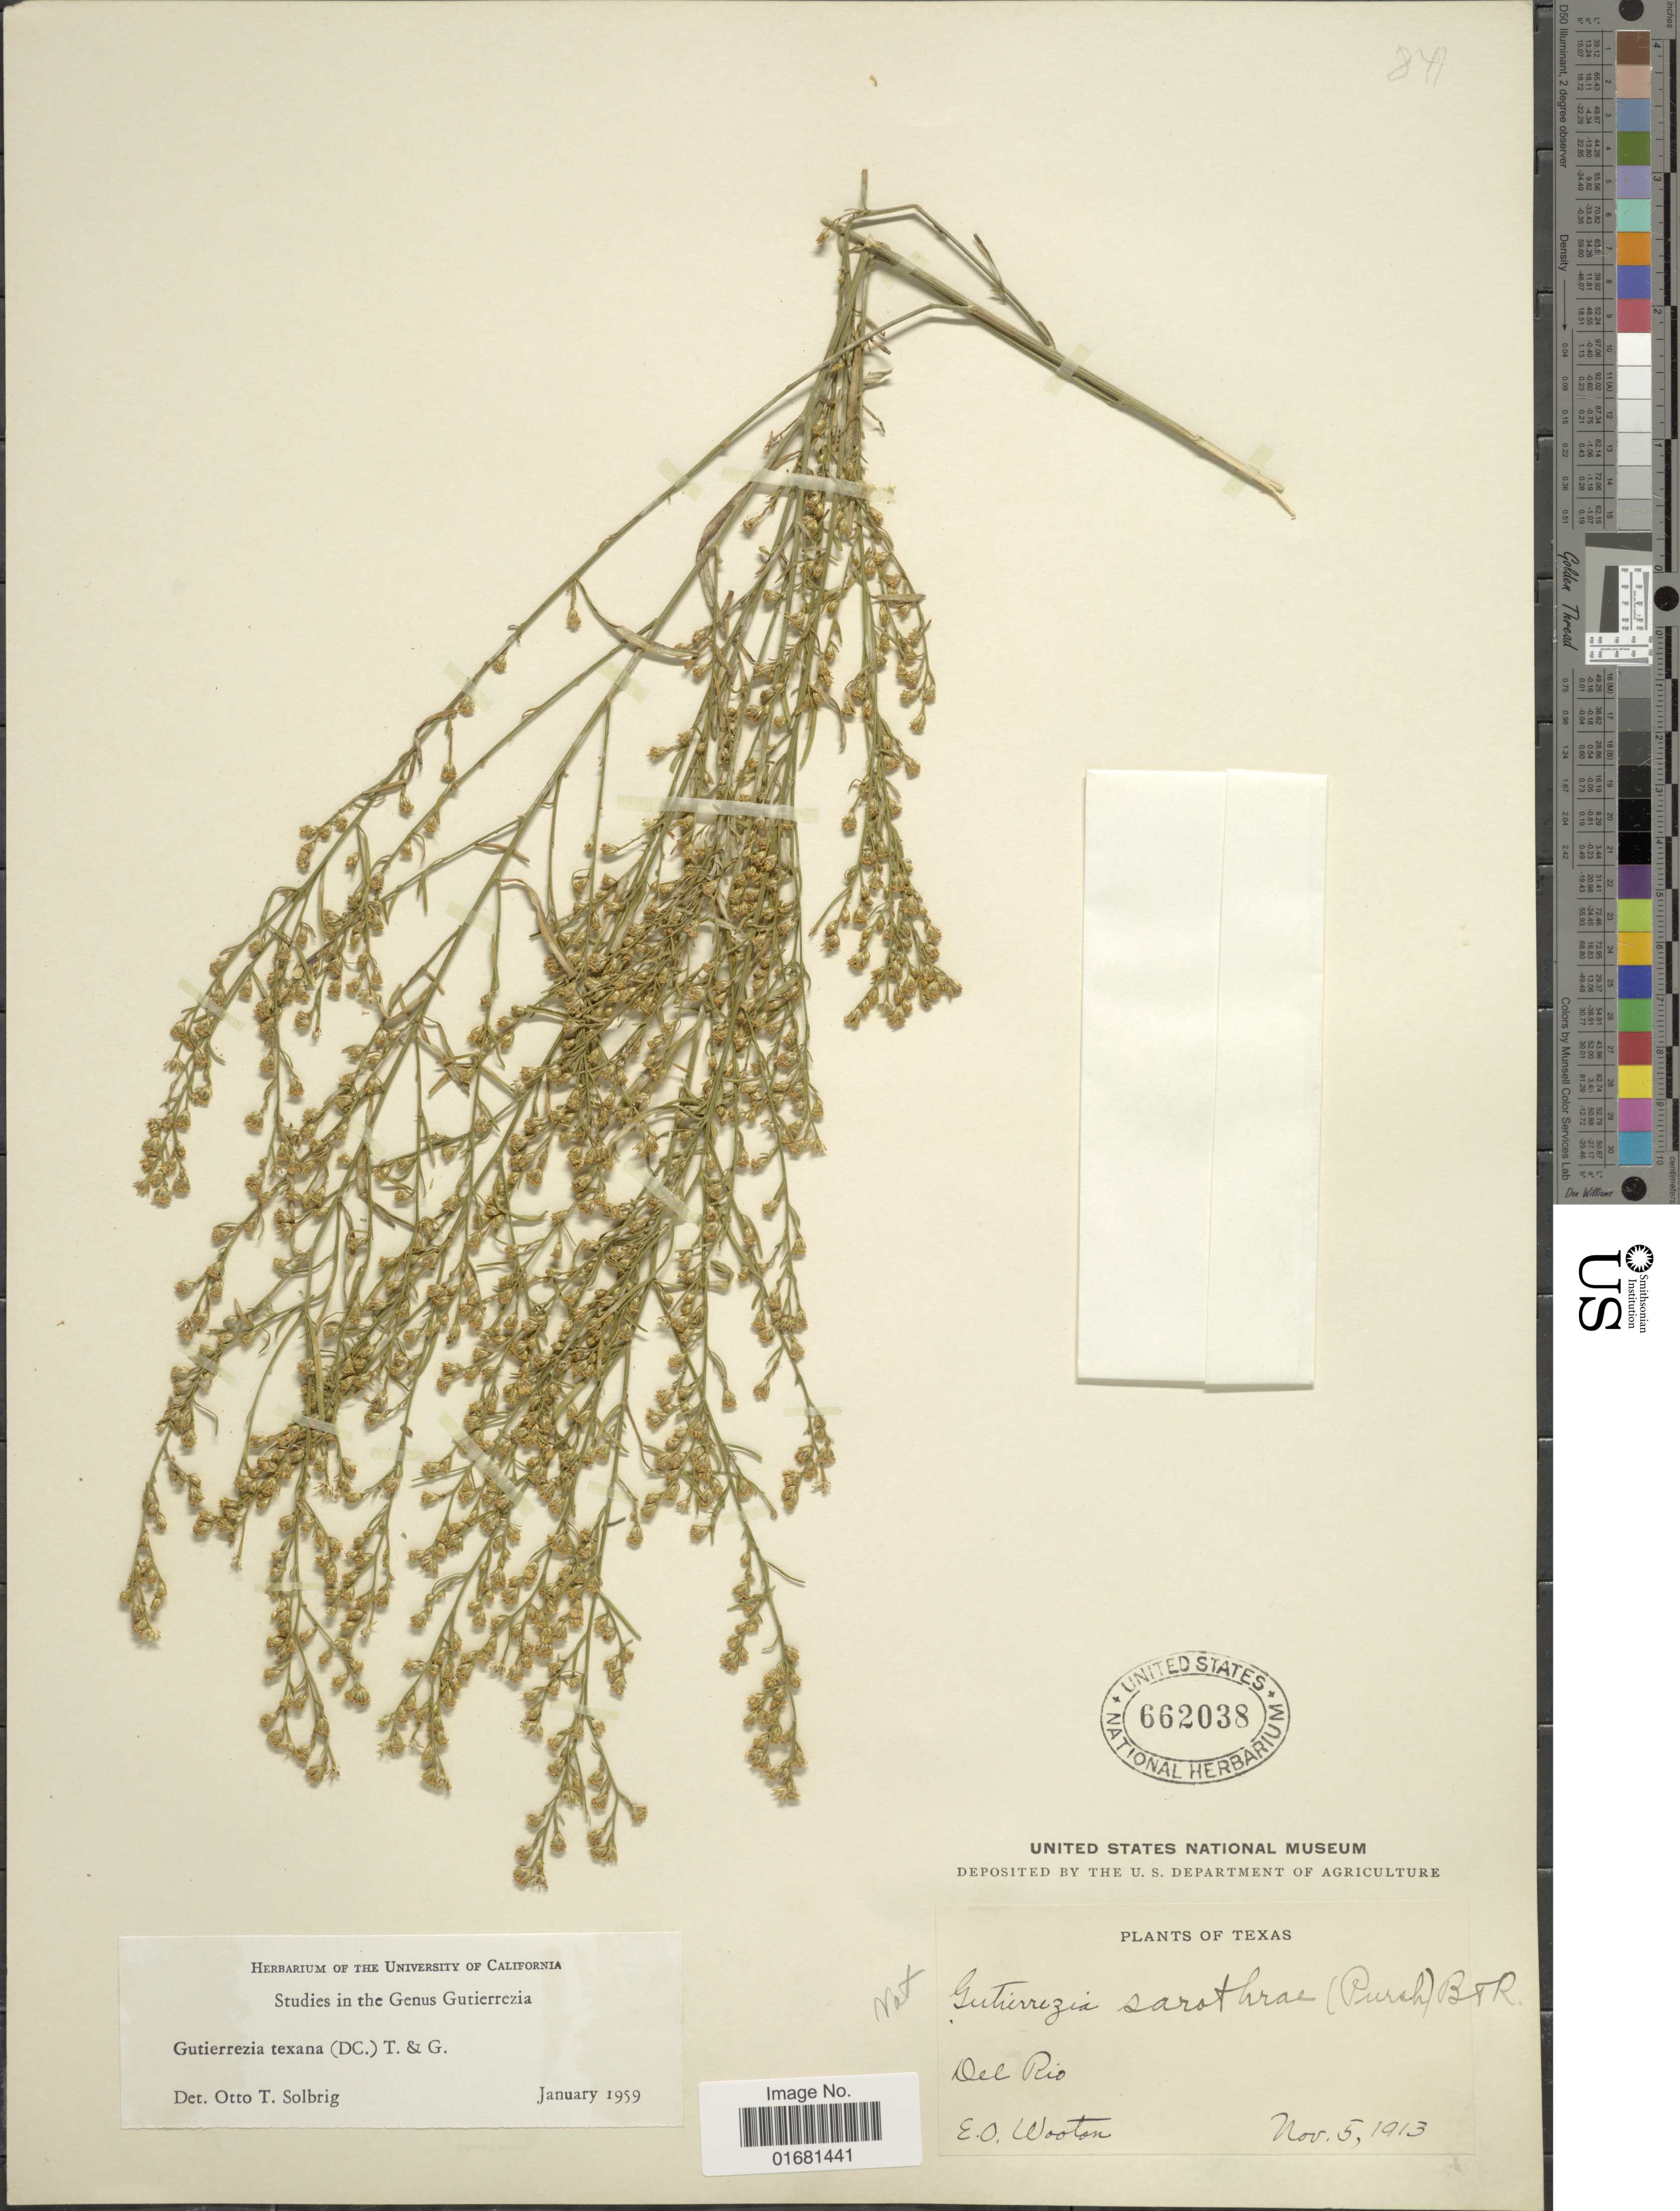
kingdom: Plantae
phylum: Tracheophyta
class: Magnoliopsida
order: Asterales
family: Asteraceae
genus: Gutierrezia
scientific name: Gutierrezia texana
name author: (DC.) Torr. & A. Gray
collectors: E. O. Wooton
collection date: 1913-11-05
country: United States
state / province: Texas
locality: Texas. Del Rio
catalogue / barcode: US 662038